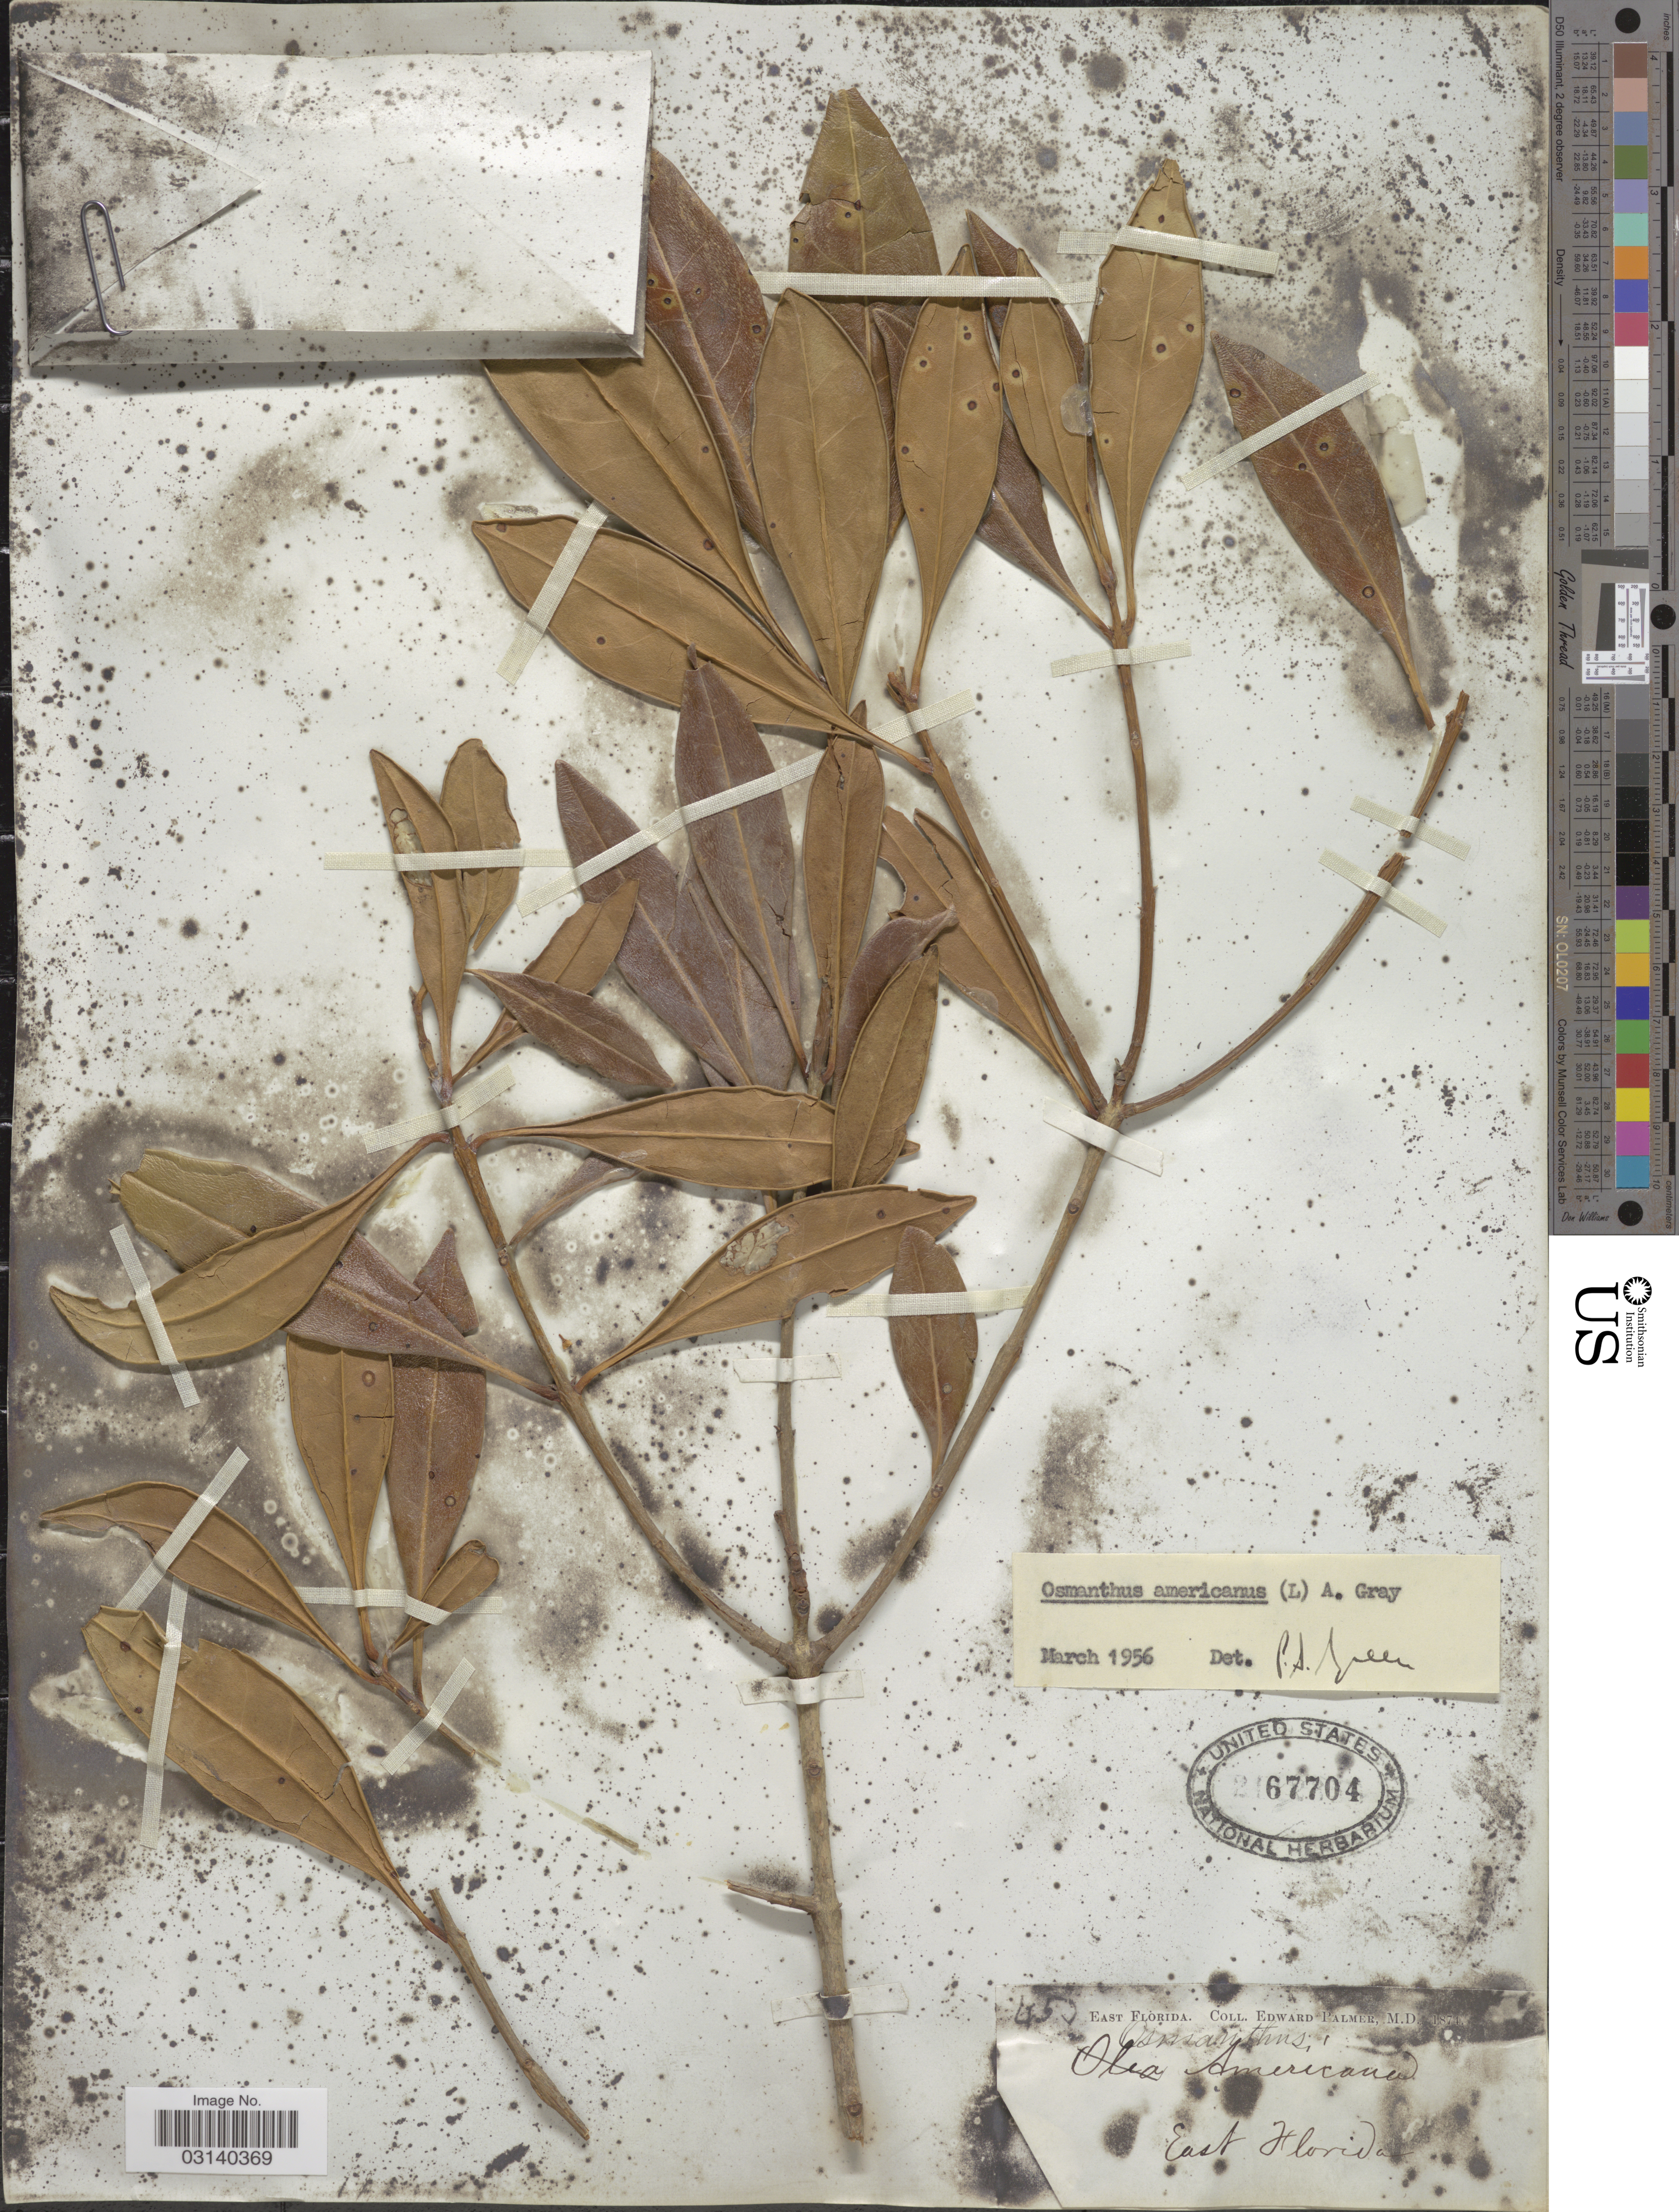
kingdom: Plantae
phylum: Tracheophyta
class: Magnoliopsida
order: Lamiales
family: Oleaceae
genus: Osmanthus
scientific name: Osmanthus americanus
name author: (L.) A. Gray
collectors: E. Palmer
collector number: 450?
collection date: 1871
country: United States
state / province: Florida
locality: East Florida.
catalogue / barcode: US 67704